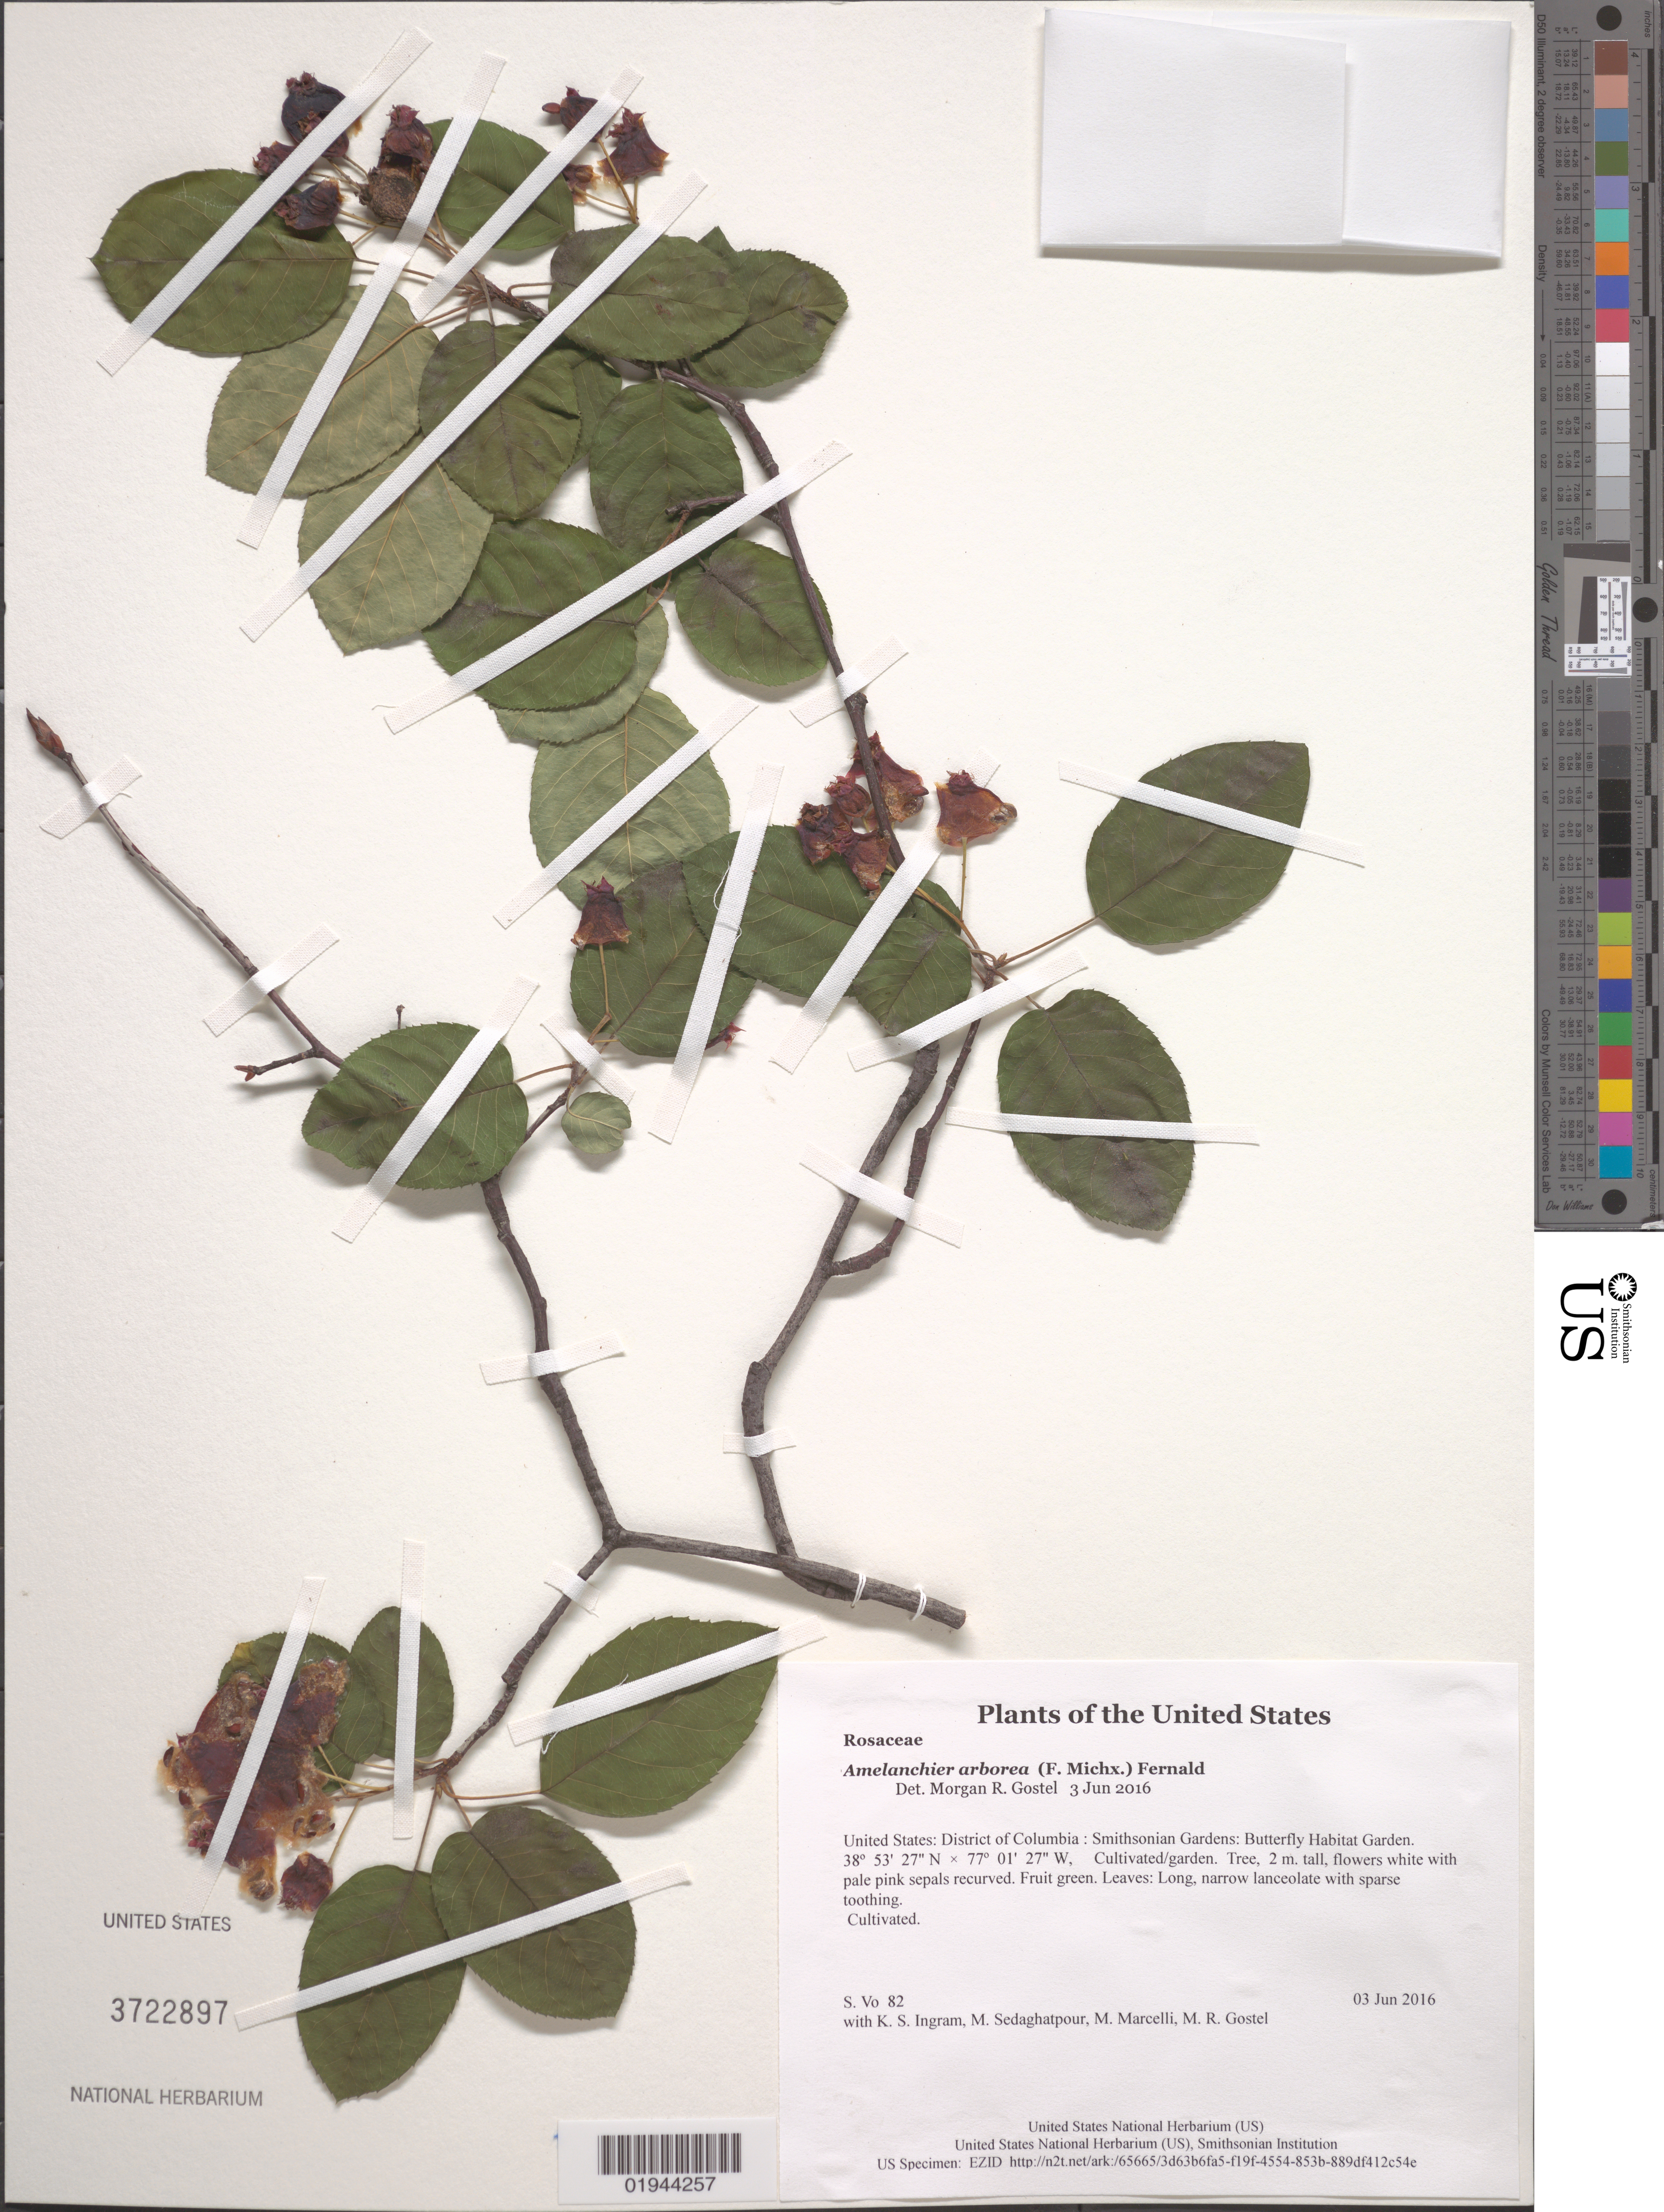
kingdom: Plantae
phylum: Tracheophyta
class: Magnoliopsida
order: Rosales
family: Rosaceae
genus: Amelanchier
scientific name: Amelanchier arborea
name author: (F. Michx.) Fernald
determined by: Gostel, Morgan R., (BRIT), Botanical Research Institute of Texas (UNITED STATES)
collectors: S. Vo, K. S. Ingram, M. Sedaghatpour, M. Marcelli & M. R. Gostel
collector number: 82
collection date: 2016-06-03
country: United States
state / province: District of Columbia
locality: Smithsonian Gardens: Butterfly Habitat Garden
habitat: Cultivated/garden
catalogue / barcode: US 3722897